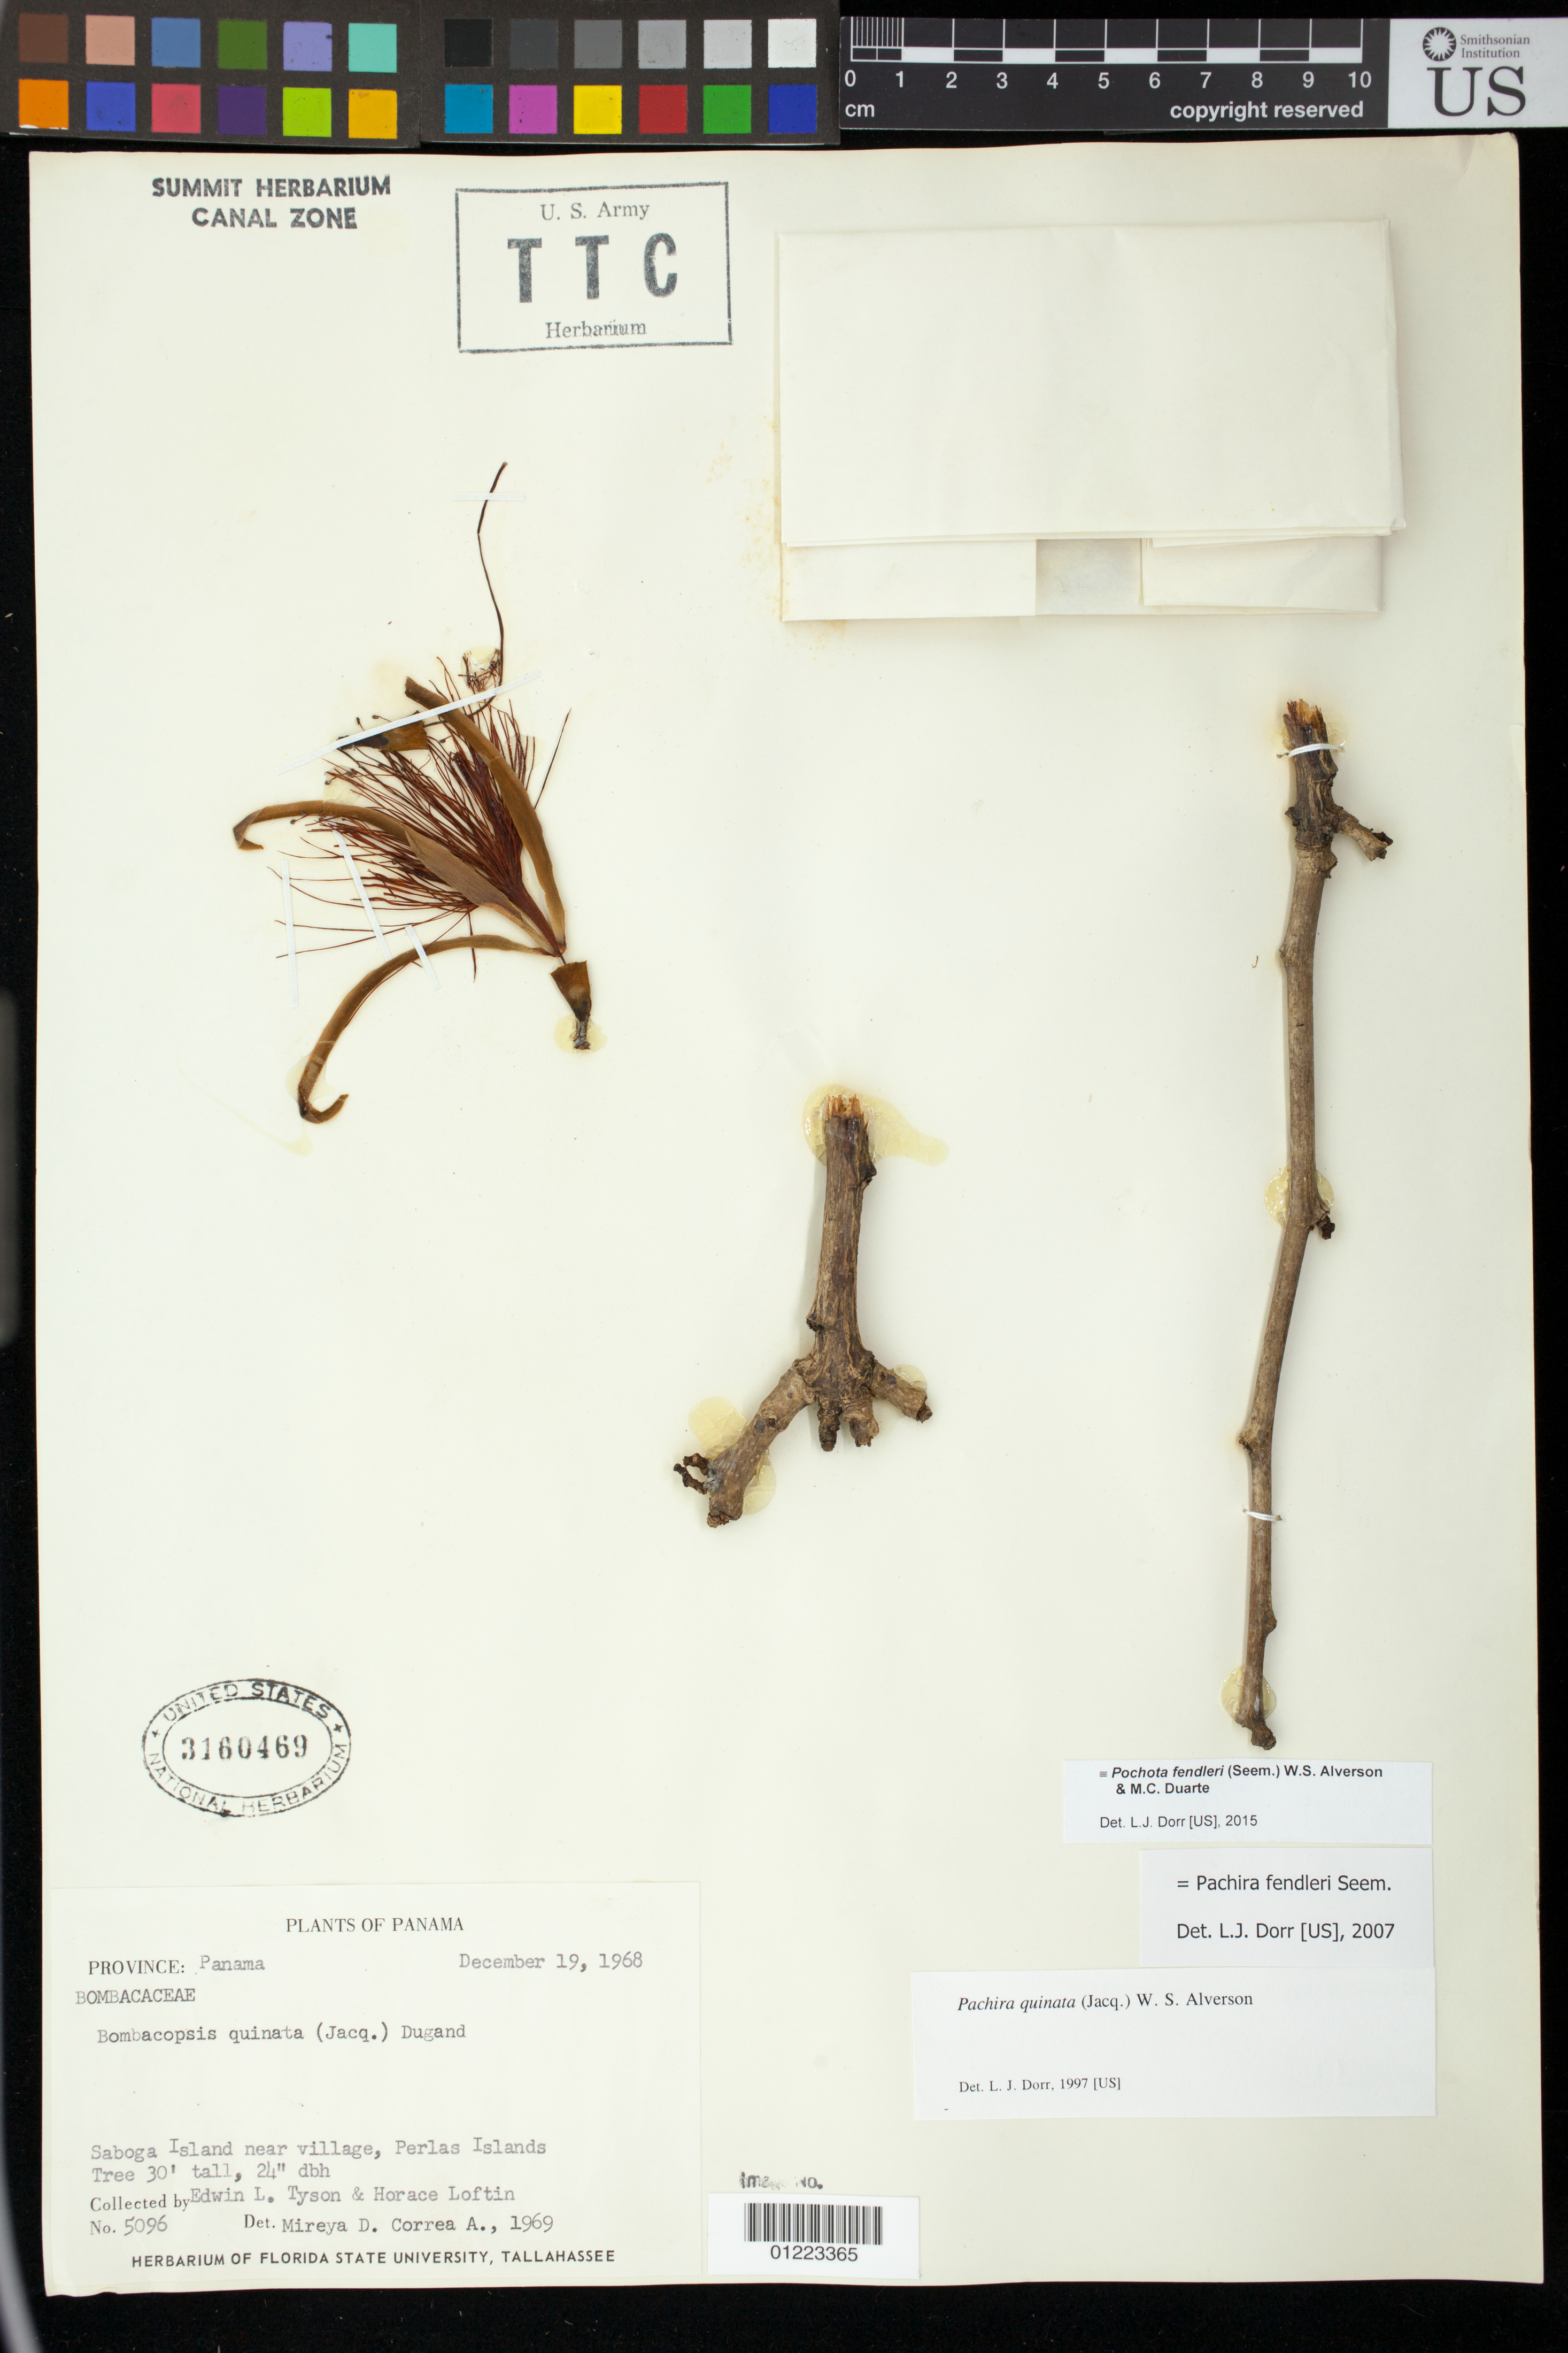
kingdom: Plantae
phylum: Tracheophyta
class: Magnoliopsida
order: Malvales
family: Malvaceae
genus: Pochota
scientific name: Pochota fendleri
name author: (Seem.) W.S. Alverson & M.C. Duarte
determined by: Dorr, L. J., (BOT), Smithsonian Institution - National Museum of Natural History (UNITED STATES)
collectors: E. L. Tyson & H. Loftin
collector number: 5096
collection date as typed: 12/19/1968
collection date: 1968-12-19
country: Panama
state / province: Panamá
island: Saboga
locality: Saboga Island near village, Perlas Islands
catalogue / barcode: US 3160469